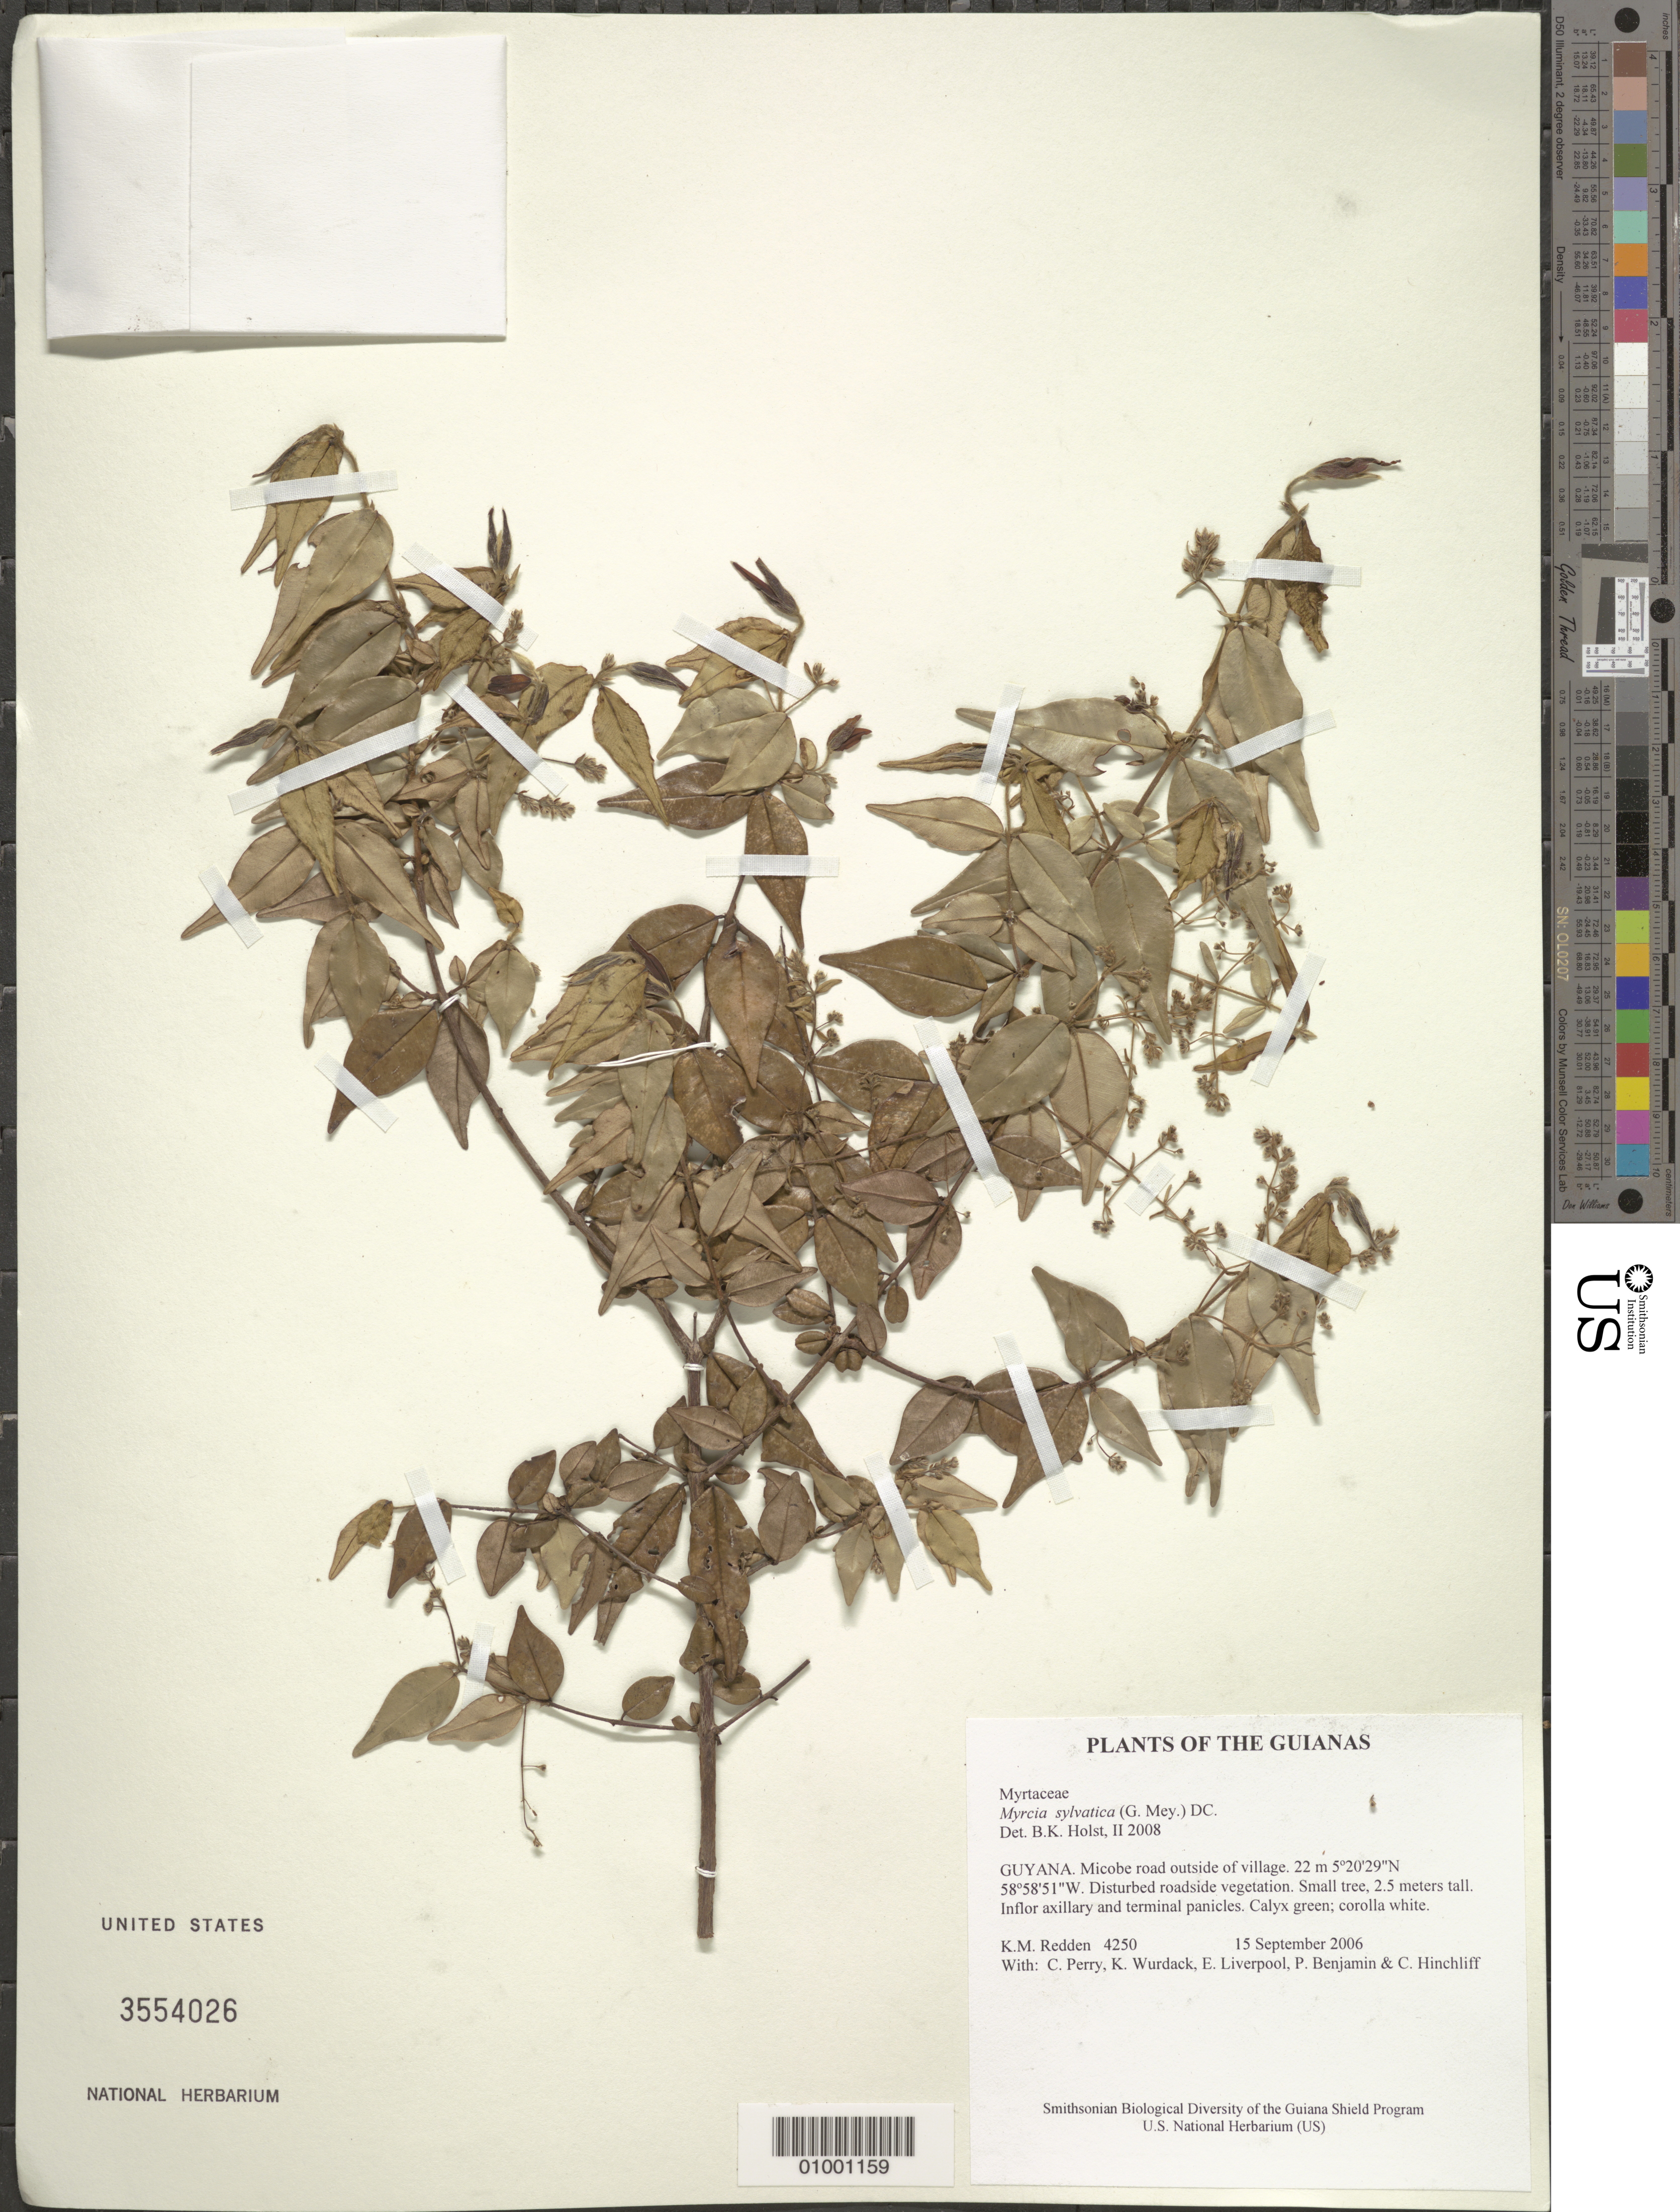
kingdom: Plantae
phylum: Tracheophyta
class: Magnoliopsida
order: Myrtales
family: Myrtaceae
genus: Myrcia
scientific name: Myrcia sylvatica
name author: (G. Mey.) DC.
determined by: Holst, Bruce K.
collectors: K. M. Redden, C. Perry, K. Wurdack, E. Liverpool, P. Benjamin & C. E. Hinchliff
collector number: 4250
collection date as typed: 15 September 2006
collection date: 2006-09-15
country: Guyana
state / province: Potaro-Siparuni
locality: Micobe road outside of village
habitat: Disturbed roadside vegetation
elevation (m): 22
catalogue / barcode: US 3554026